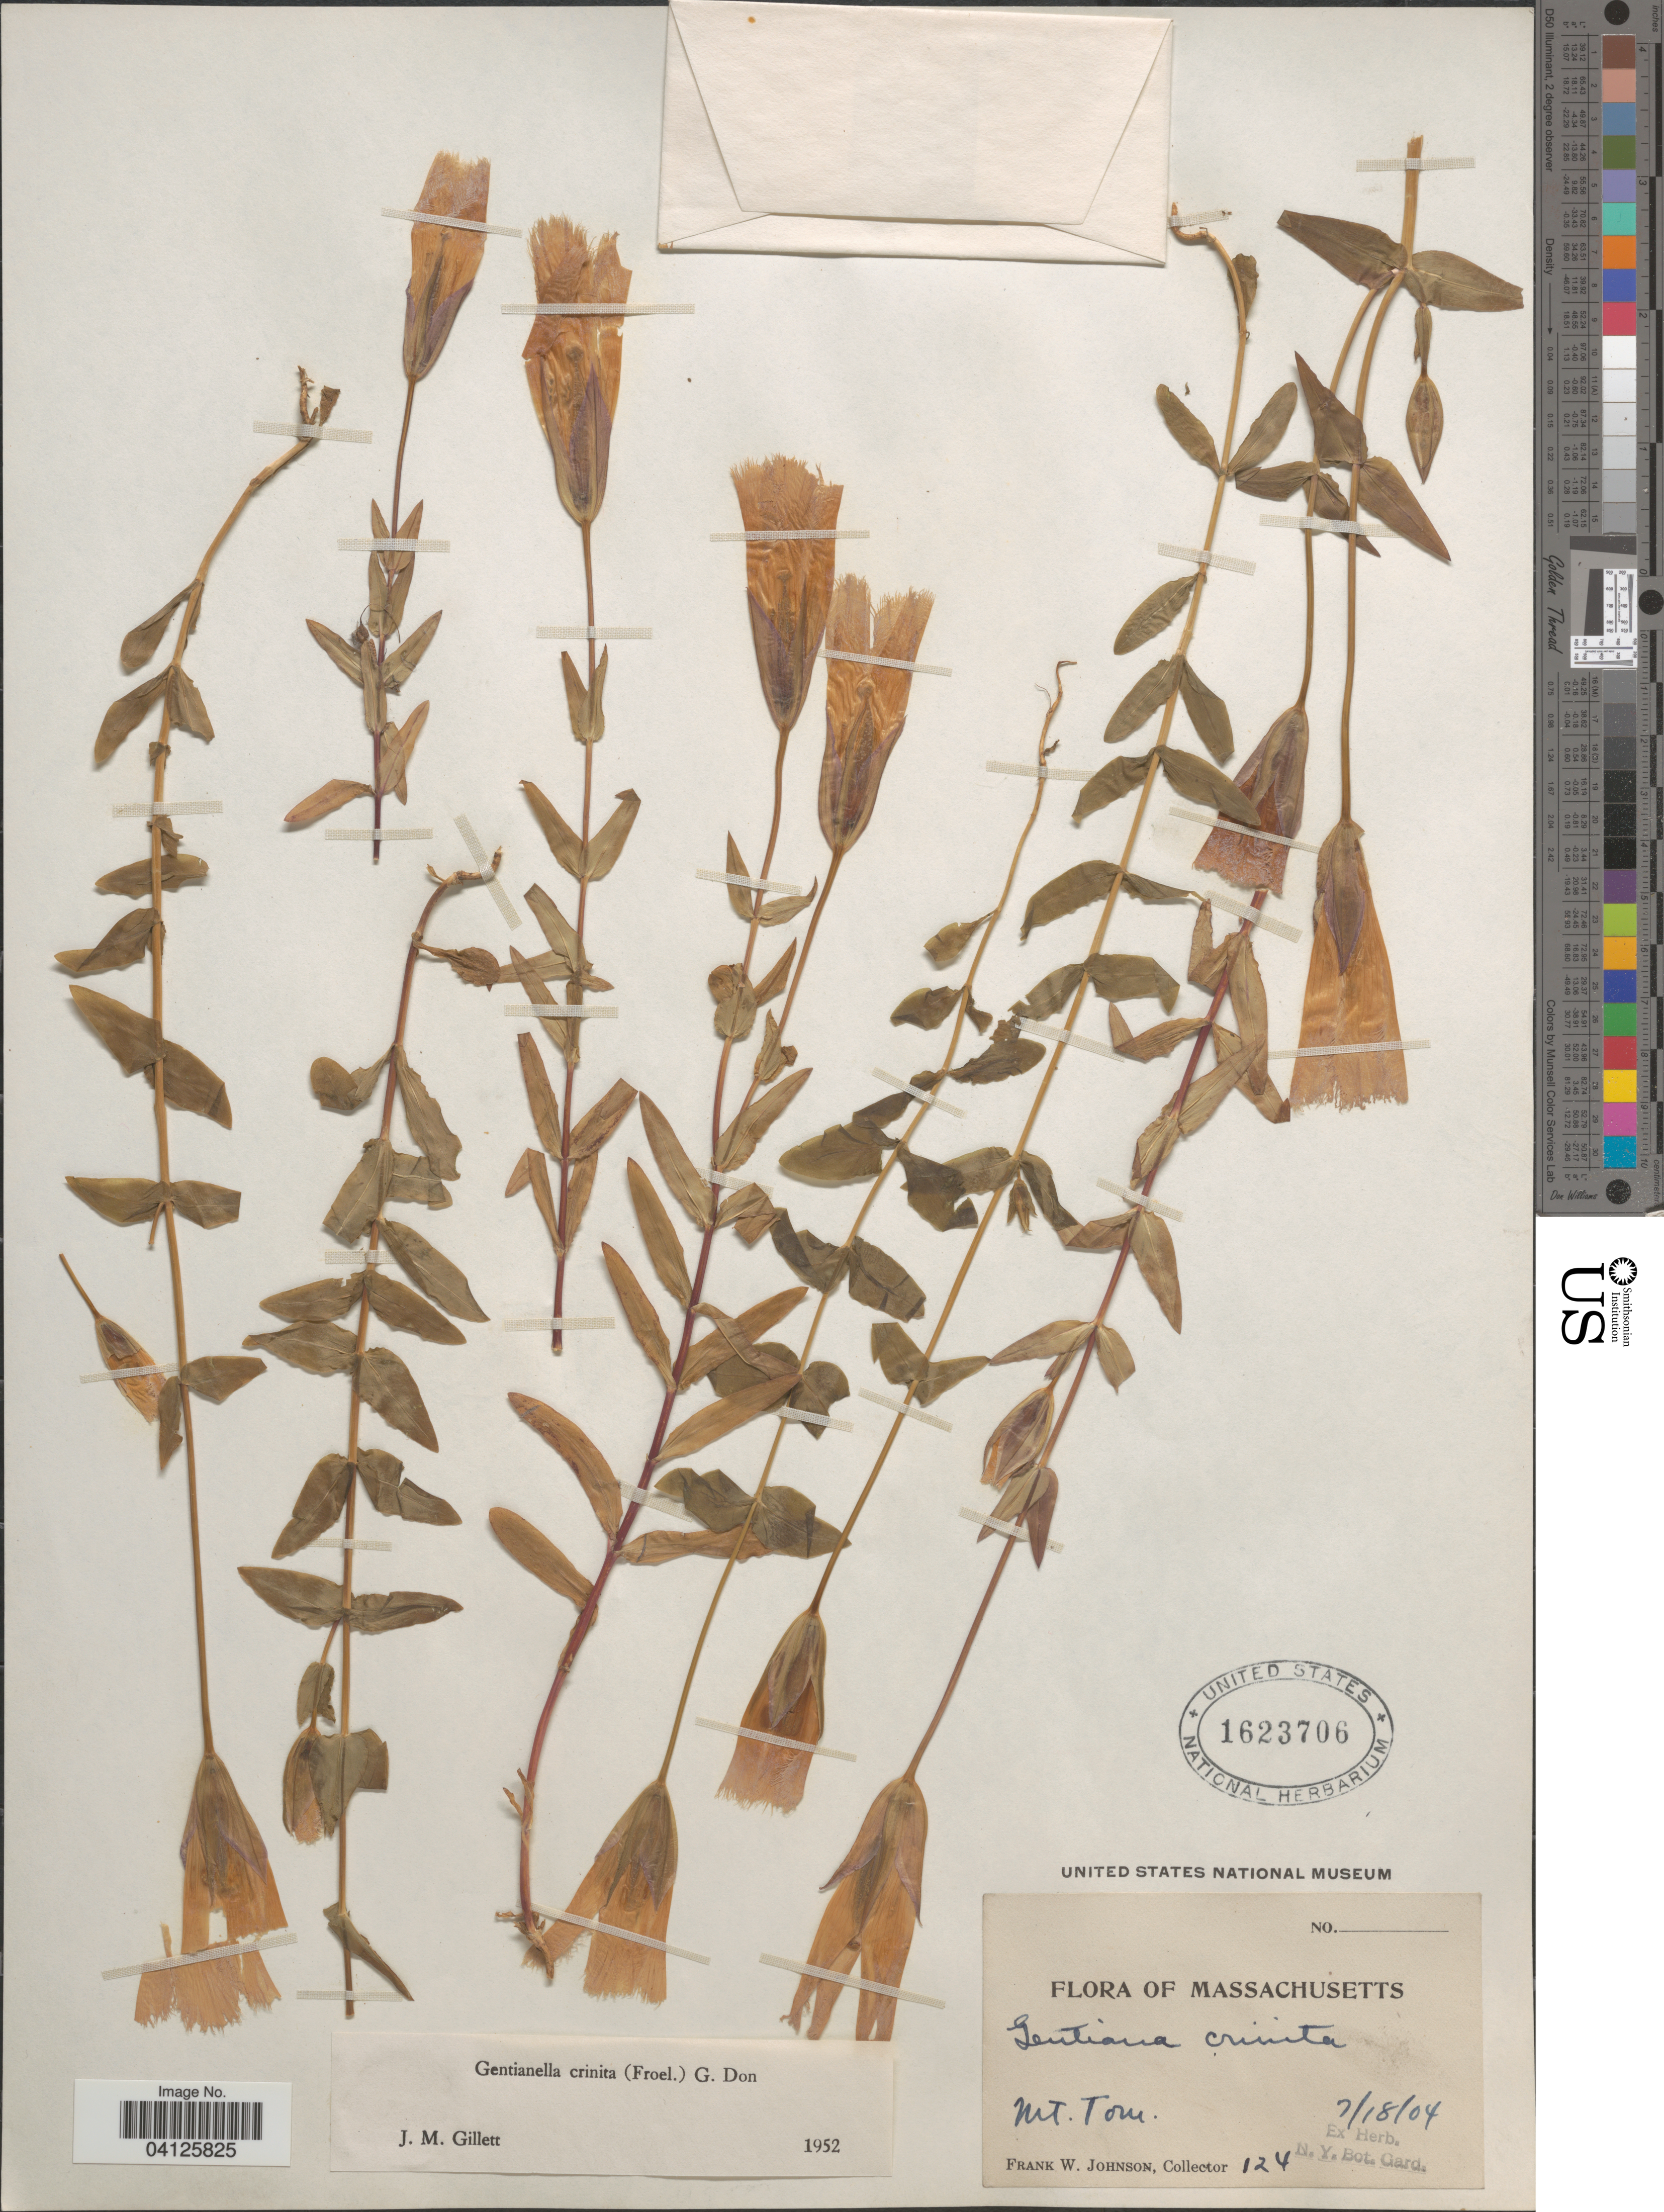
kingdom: Plantae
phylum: Tracheophyta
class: Magnoliopsida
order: Gentianales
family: Gentianaceae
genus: Gentianella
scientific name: Gentianella crinita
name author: (Froel.) G. Don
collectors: F. W. Johnson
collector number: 124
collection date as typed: Transcribed d/m/y: 18/7/4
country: United States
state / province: Massachusetts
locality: Mt. Tom.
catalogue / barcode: US 1623706